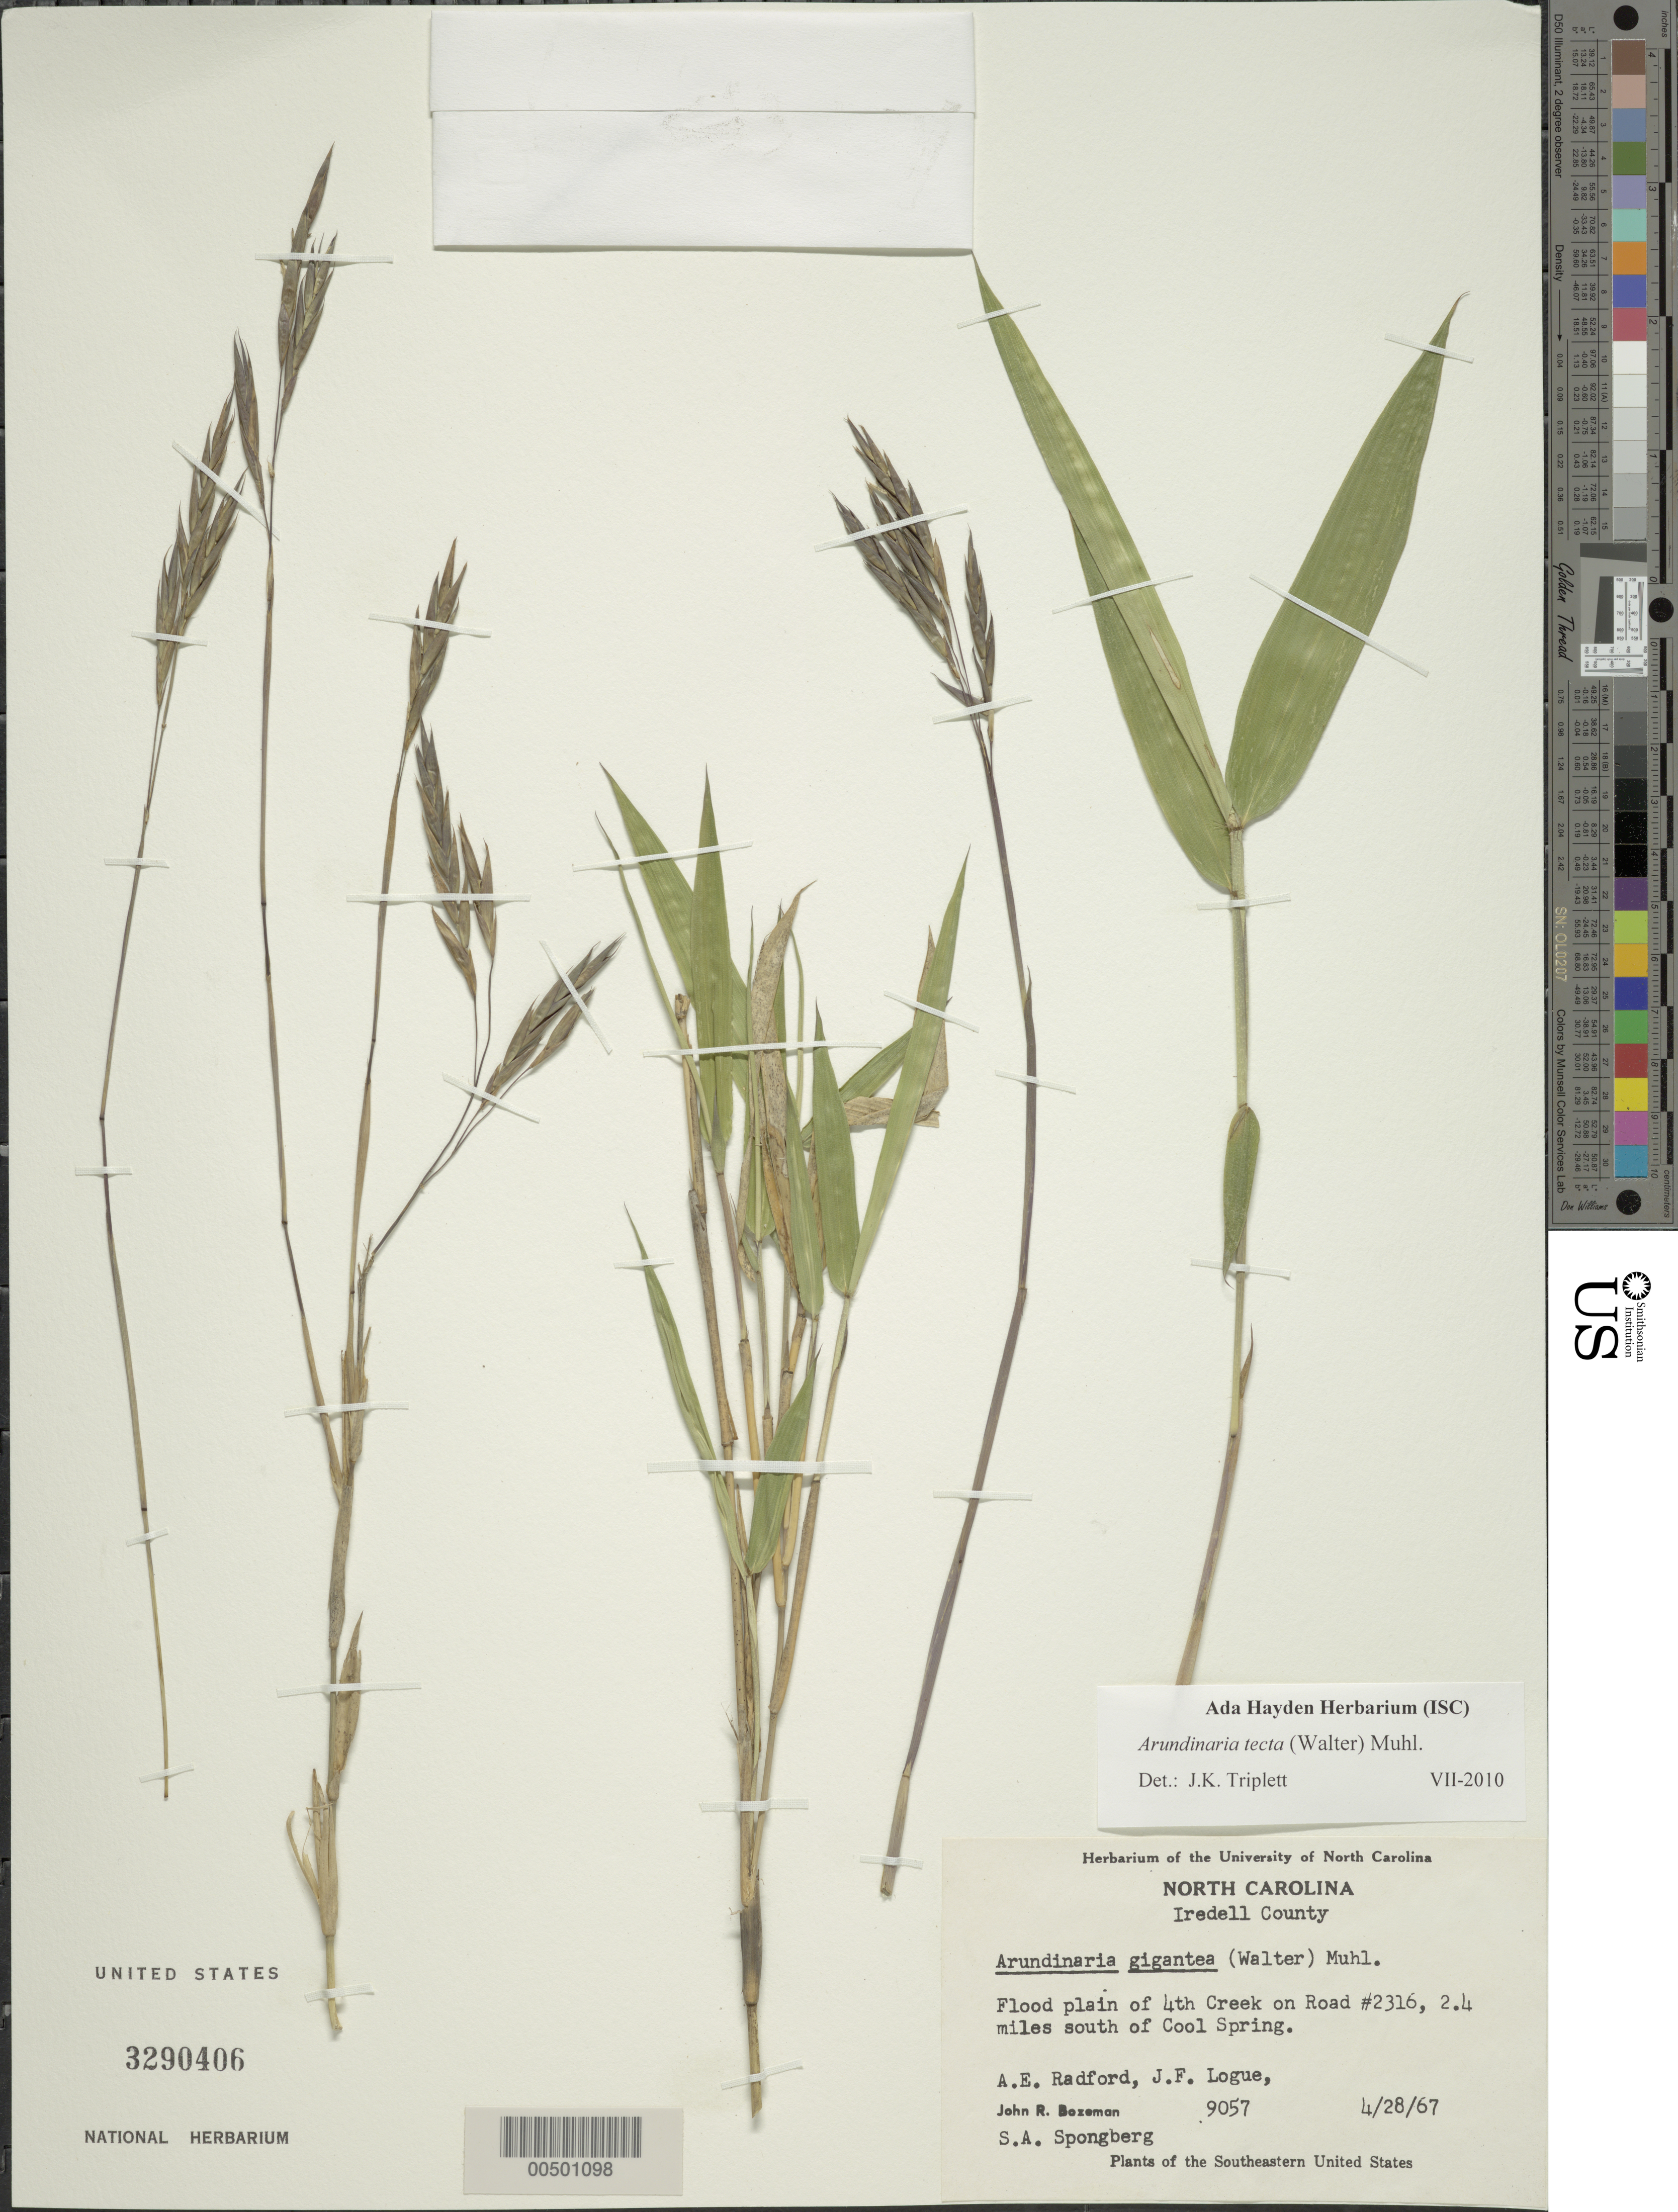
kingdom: Plantae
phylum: Tracheophyta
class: Liliopsida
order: Poales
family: Poaceae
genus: Arundinaria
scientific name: Arundinaria tecta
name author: (Walter) Muhl.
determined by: Triplett, J. K.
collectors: J. R. Bozeman, A. E. Radford, J. Logue & S. A.Spongberg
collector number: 9057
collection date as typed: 28 Apr 1967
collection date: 1967-04-28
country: United States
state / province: North Carolina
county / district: Iredell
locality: Flood plain of 4th creek on road 2316, 2.4 mi s of cool spring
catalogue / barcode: US 3290406